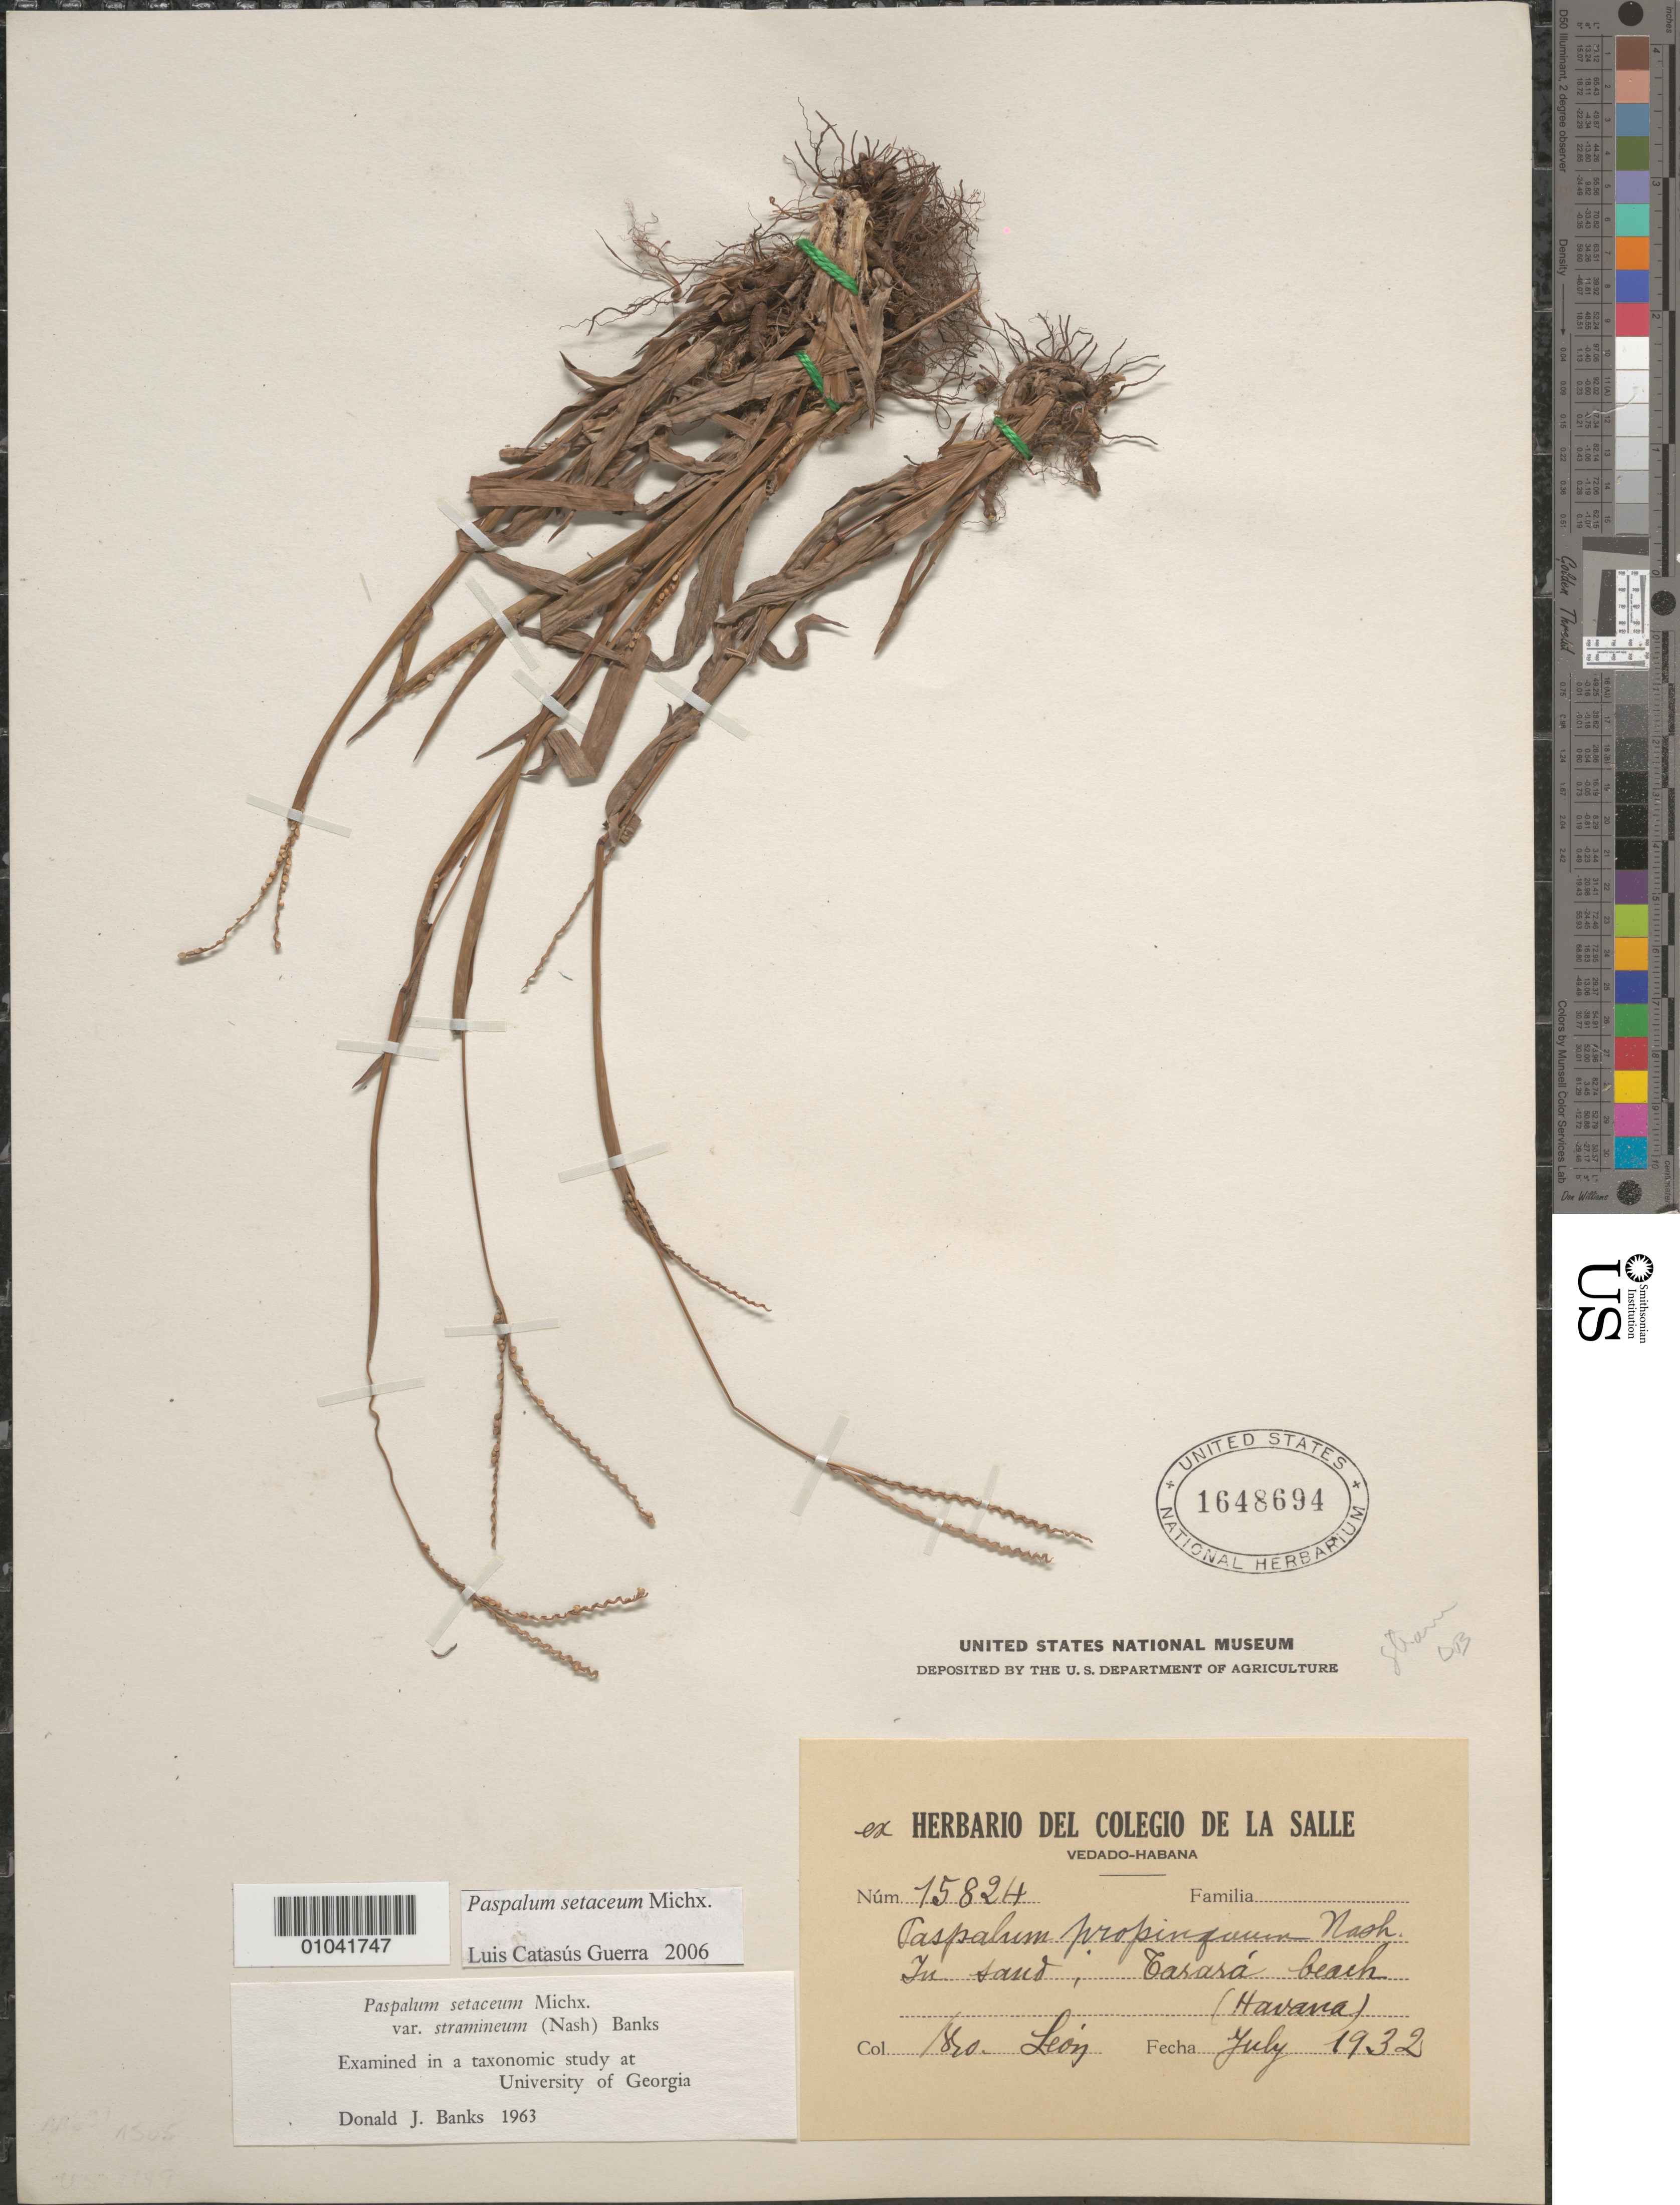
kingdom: Plantae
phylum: Tracheophyta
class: Liliopsida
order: Poales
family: Poaceae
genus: Paspalum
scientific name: Paspalum setaceum var. stramineum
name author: (Nash) D.J. Banks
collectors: Bro. León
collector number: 15824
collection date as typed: Jul 1932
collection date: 1932-07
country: Cuba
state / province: La Habana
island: Cuba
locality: Carara Beach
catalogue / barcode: US 1648694